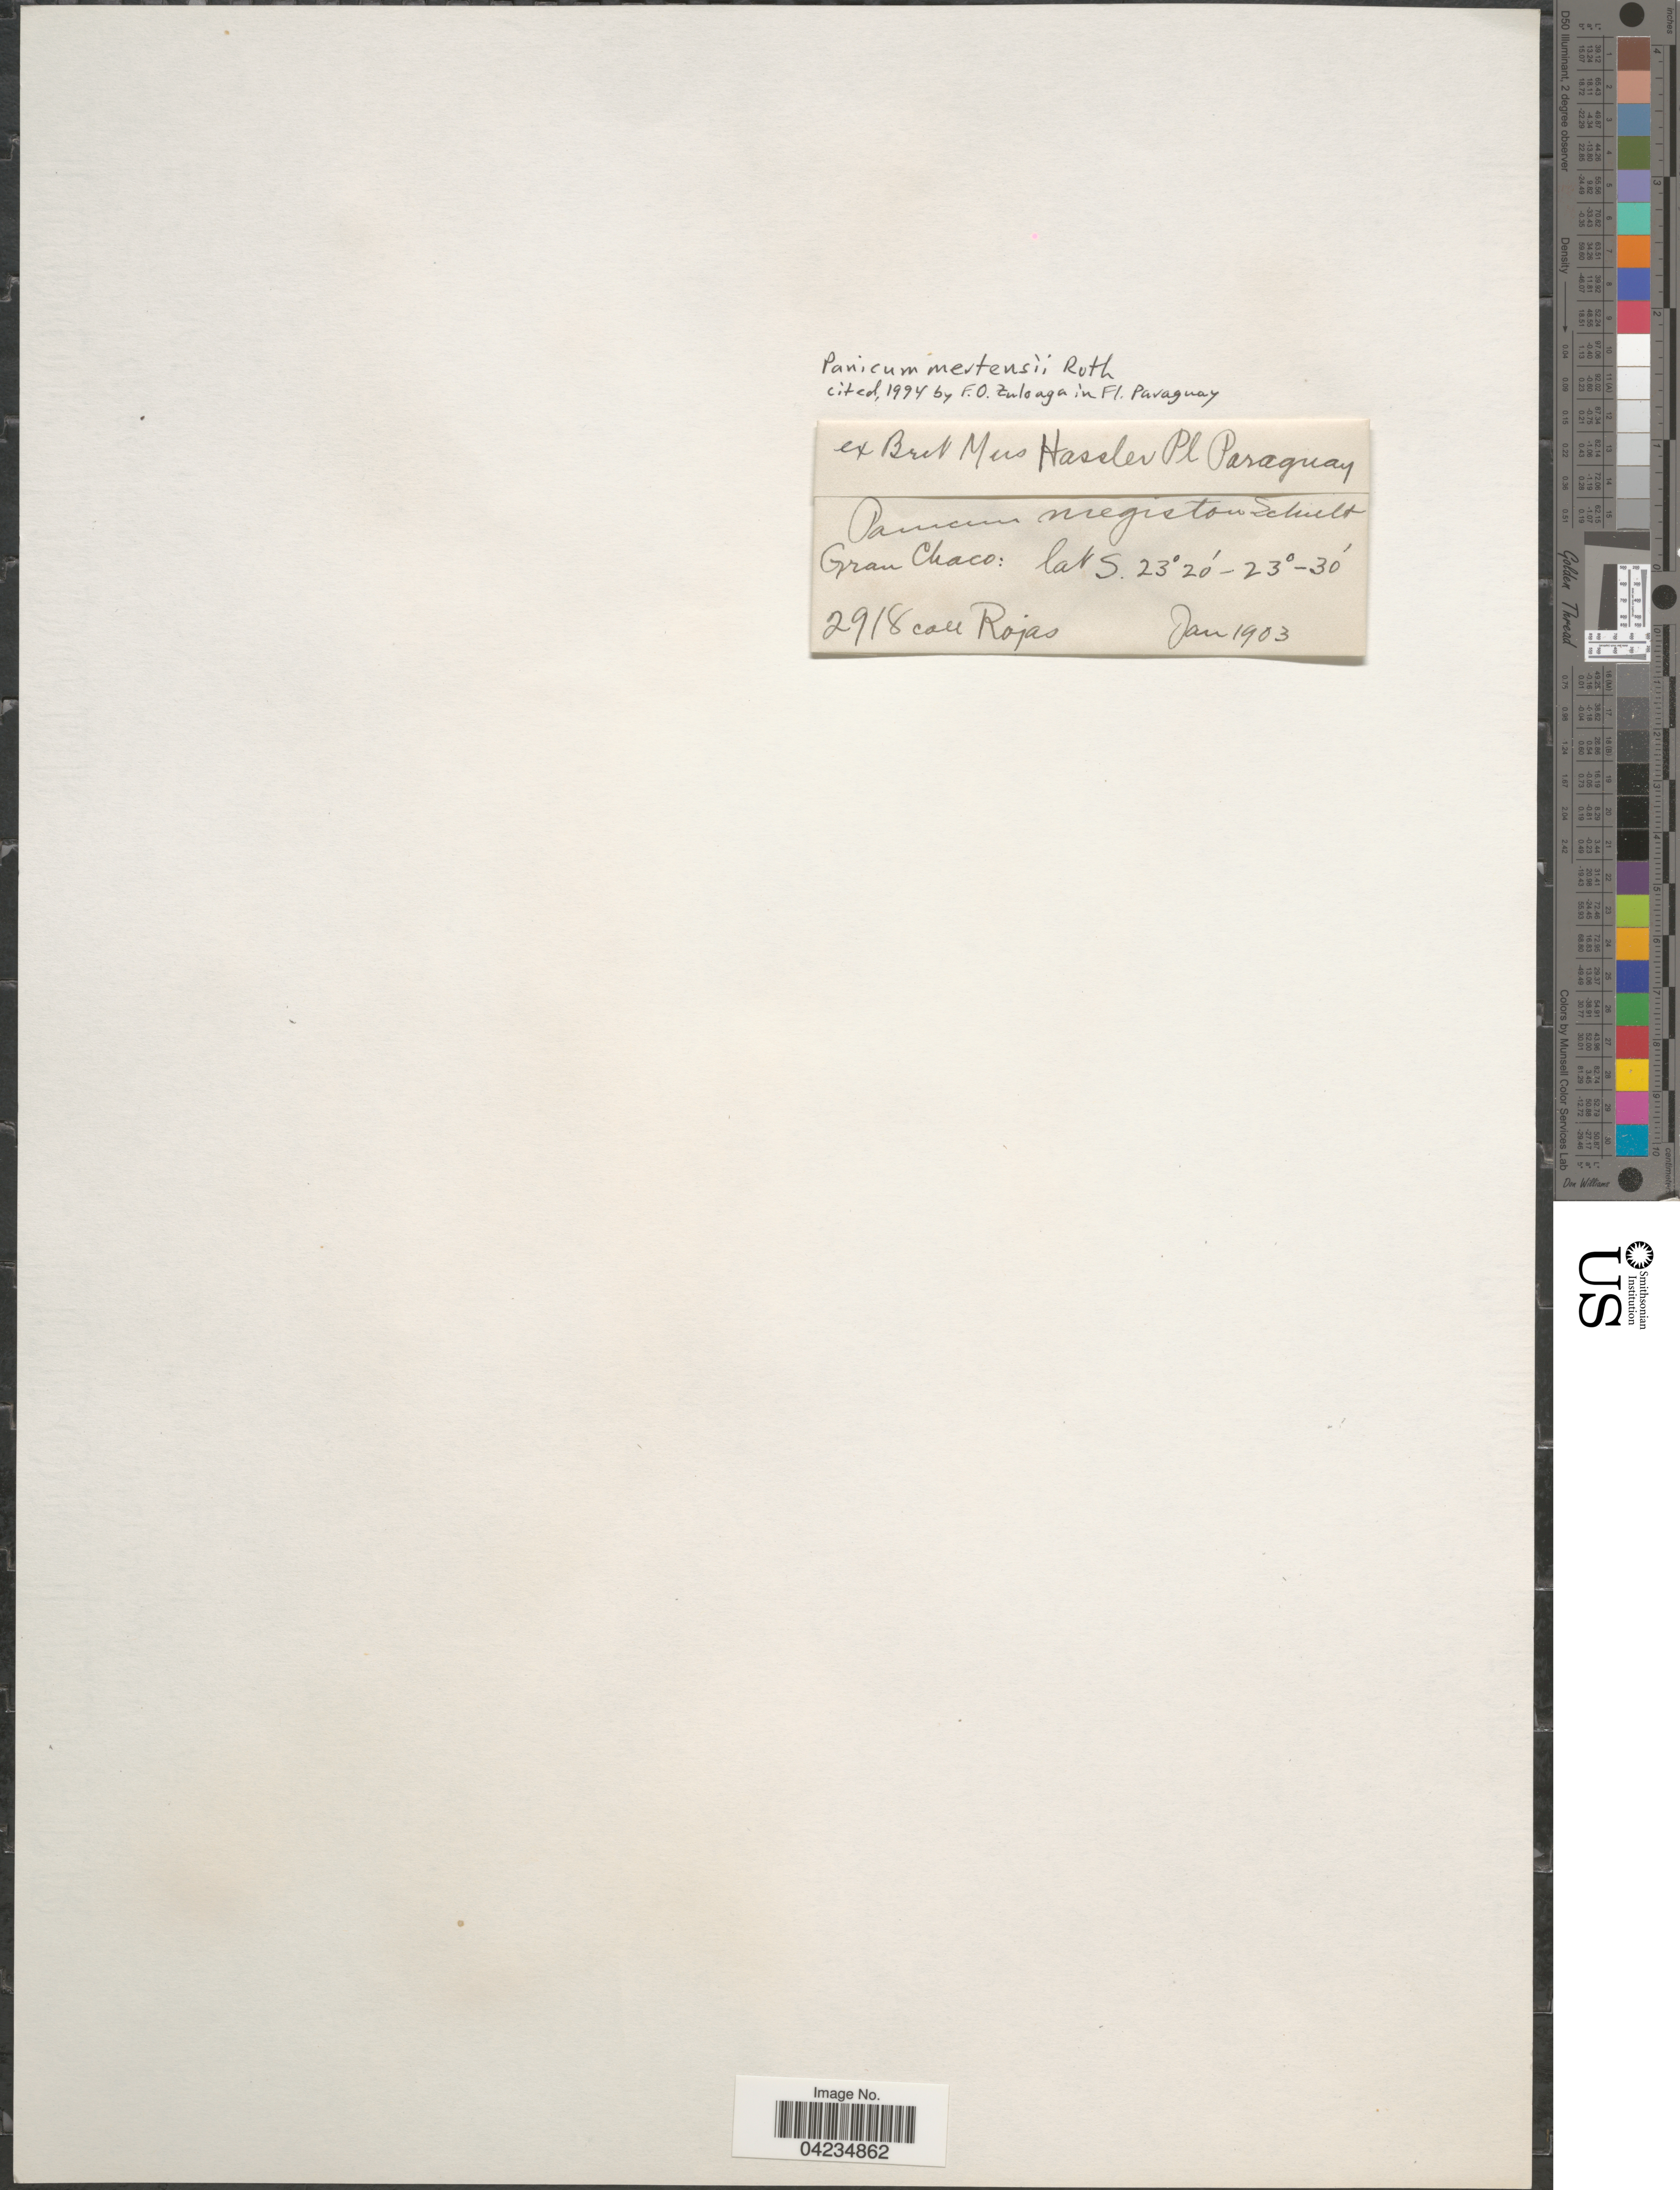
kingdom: Plantae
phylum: Tracheophyta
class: Liliopsida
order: Poales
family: Poaceae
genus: Stephostachys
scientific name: Stephostachys mertensii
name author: (Roth) Zuloaga & Marrone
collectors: Rojas, --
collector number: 2918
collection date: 1903-01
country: Paraguay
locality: Gran Chaco.